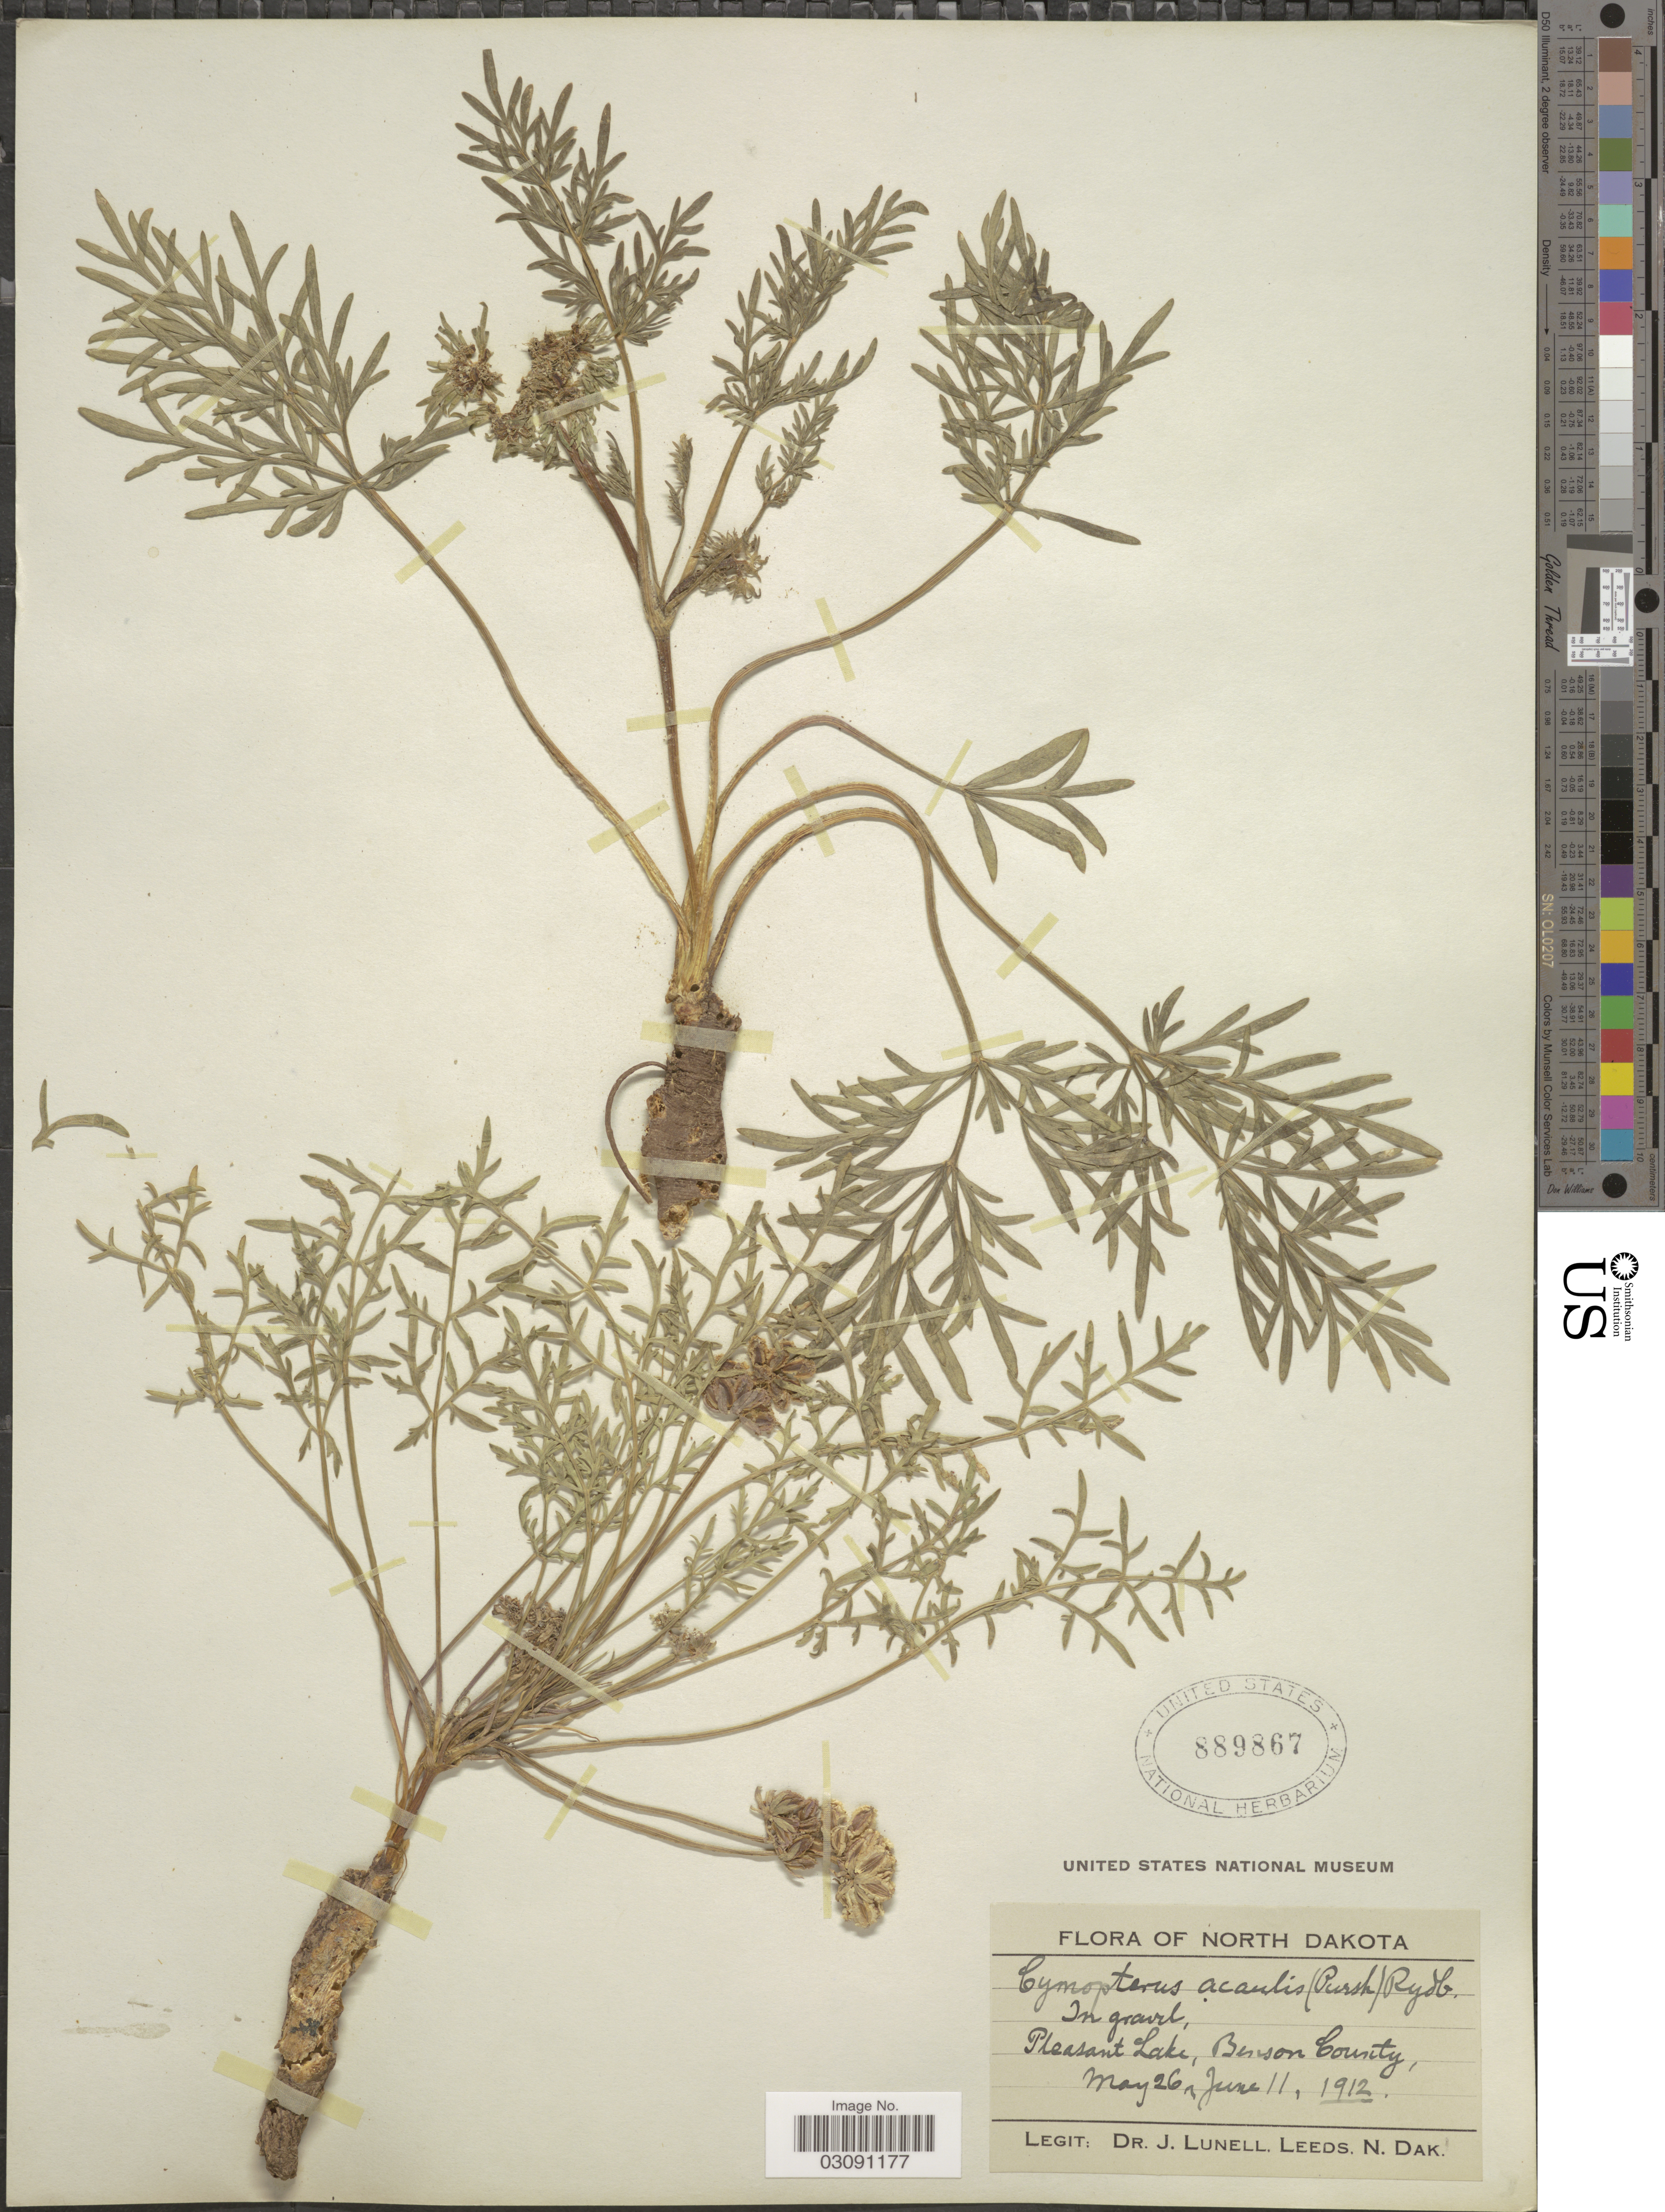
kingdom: Plantae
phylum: Tracheophyta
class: Magnoliopsida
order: Apiales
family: Apiaceae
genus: Cymopterus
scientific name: Cymopterus acaulis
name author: (Pursh) Raf.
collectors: J. Lunell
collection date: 1912-05-26/1912-06-11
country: United States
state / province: North Dakota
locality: Pleasant Lake, Benson County.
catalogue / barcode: US 889867